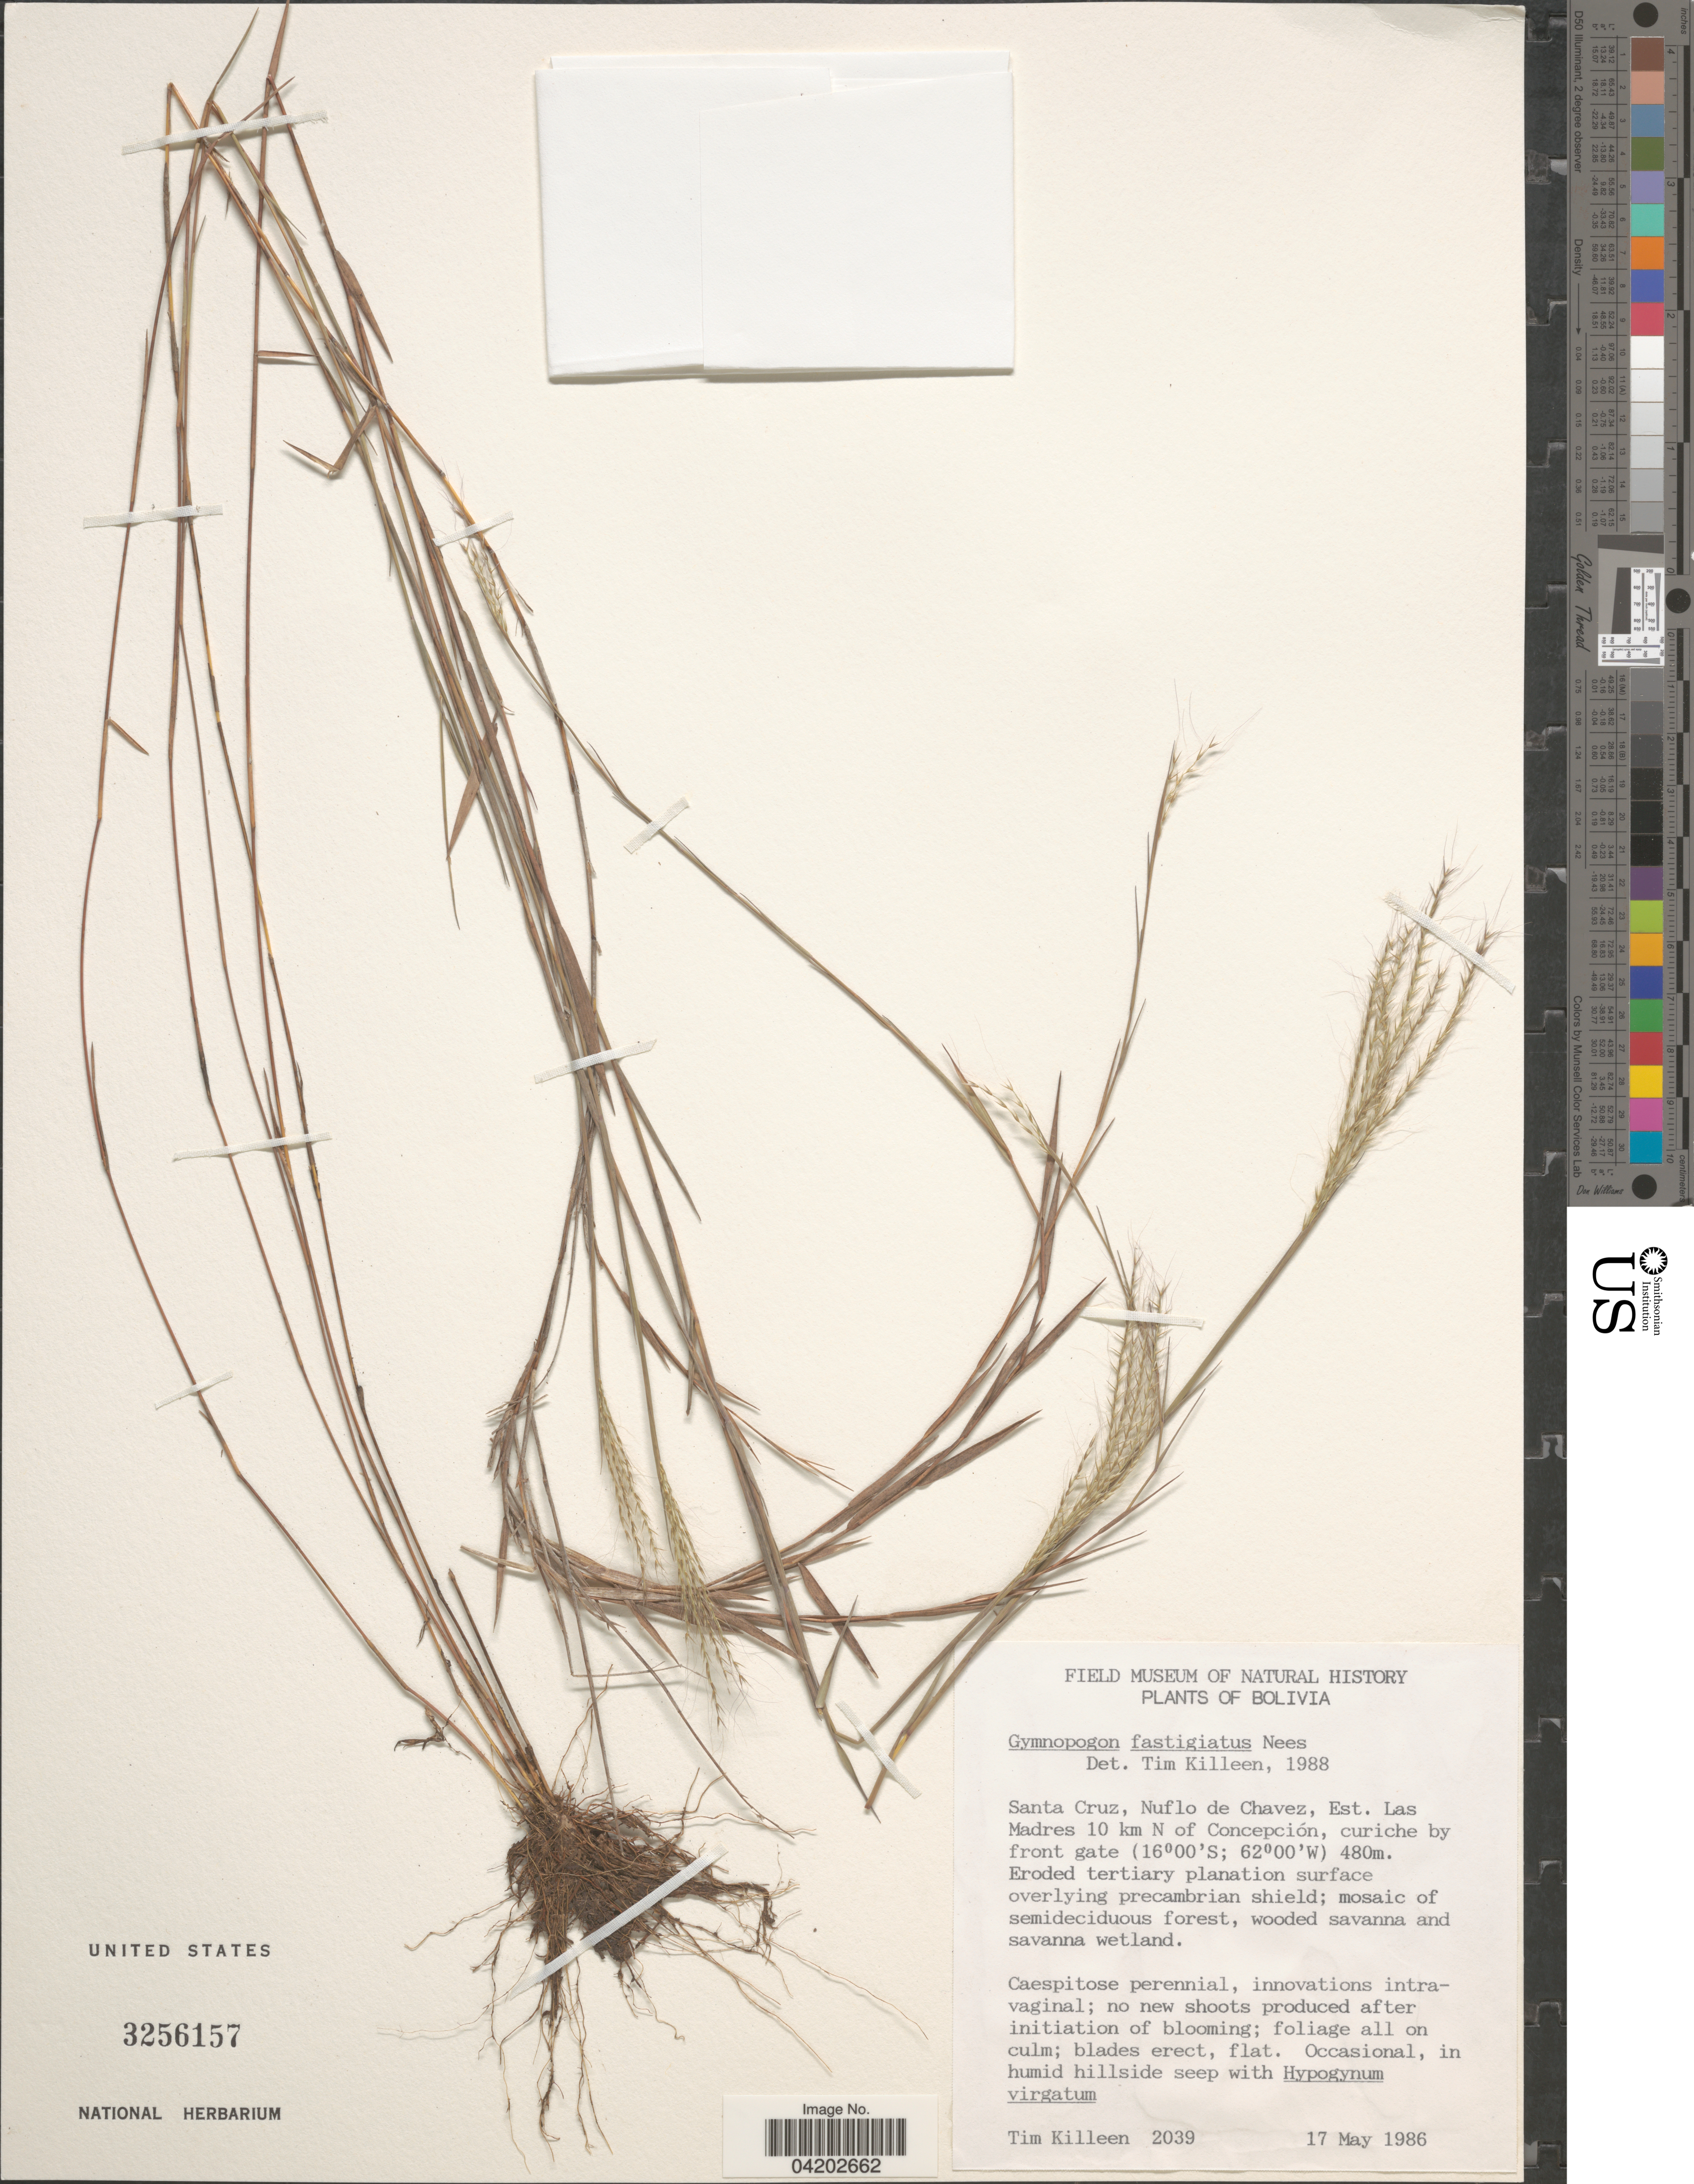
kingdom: Plantae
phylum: Tracheophyta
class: Liliopsida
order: Poales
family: Poaceae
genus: Gymnopogon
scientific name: Gymnopogon fastigiatus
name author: Nees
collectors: T. J. Killeen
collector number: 2039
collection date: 1986-05-17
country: Bolivia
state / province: Santa Cruz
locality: Nuflo de Chavez, Est Las Madres 10 km N of Concepción. curiche by front gate.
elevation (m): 480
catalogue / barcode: US 3256157